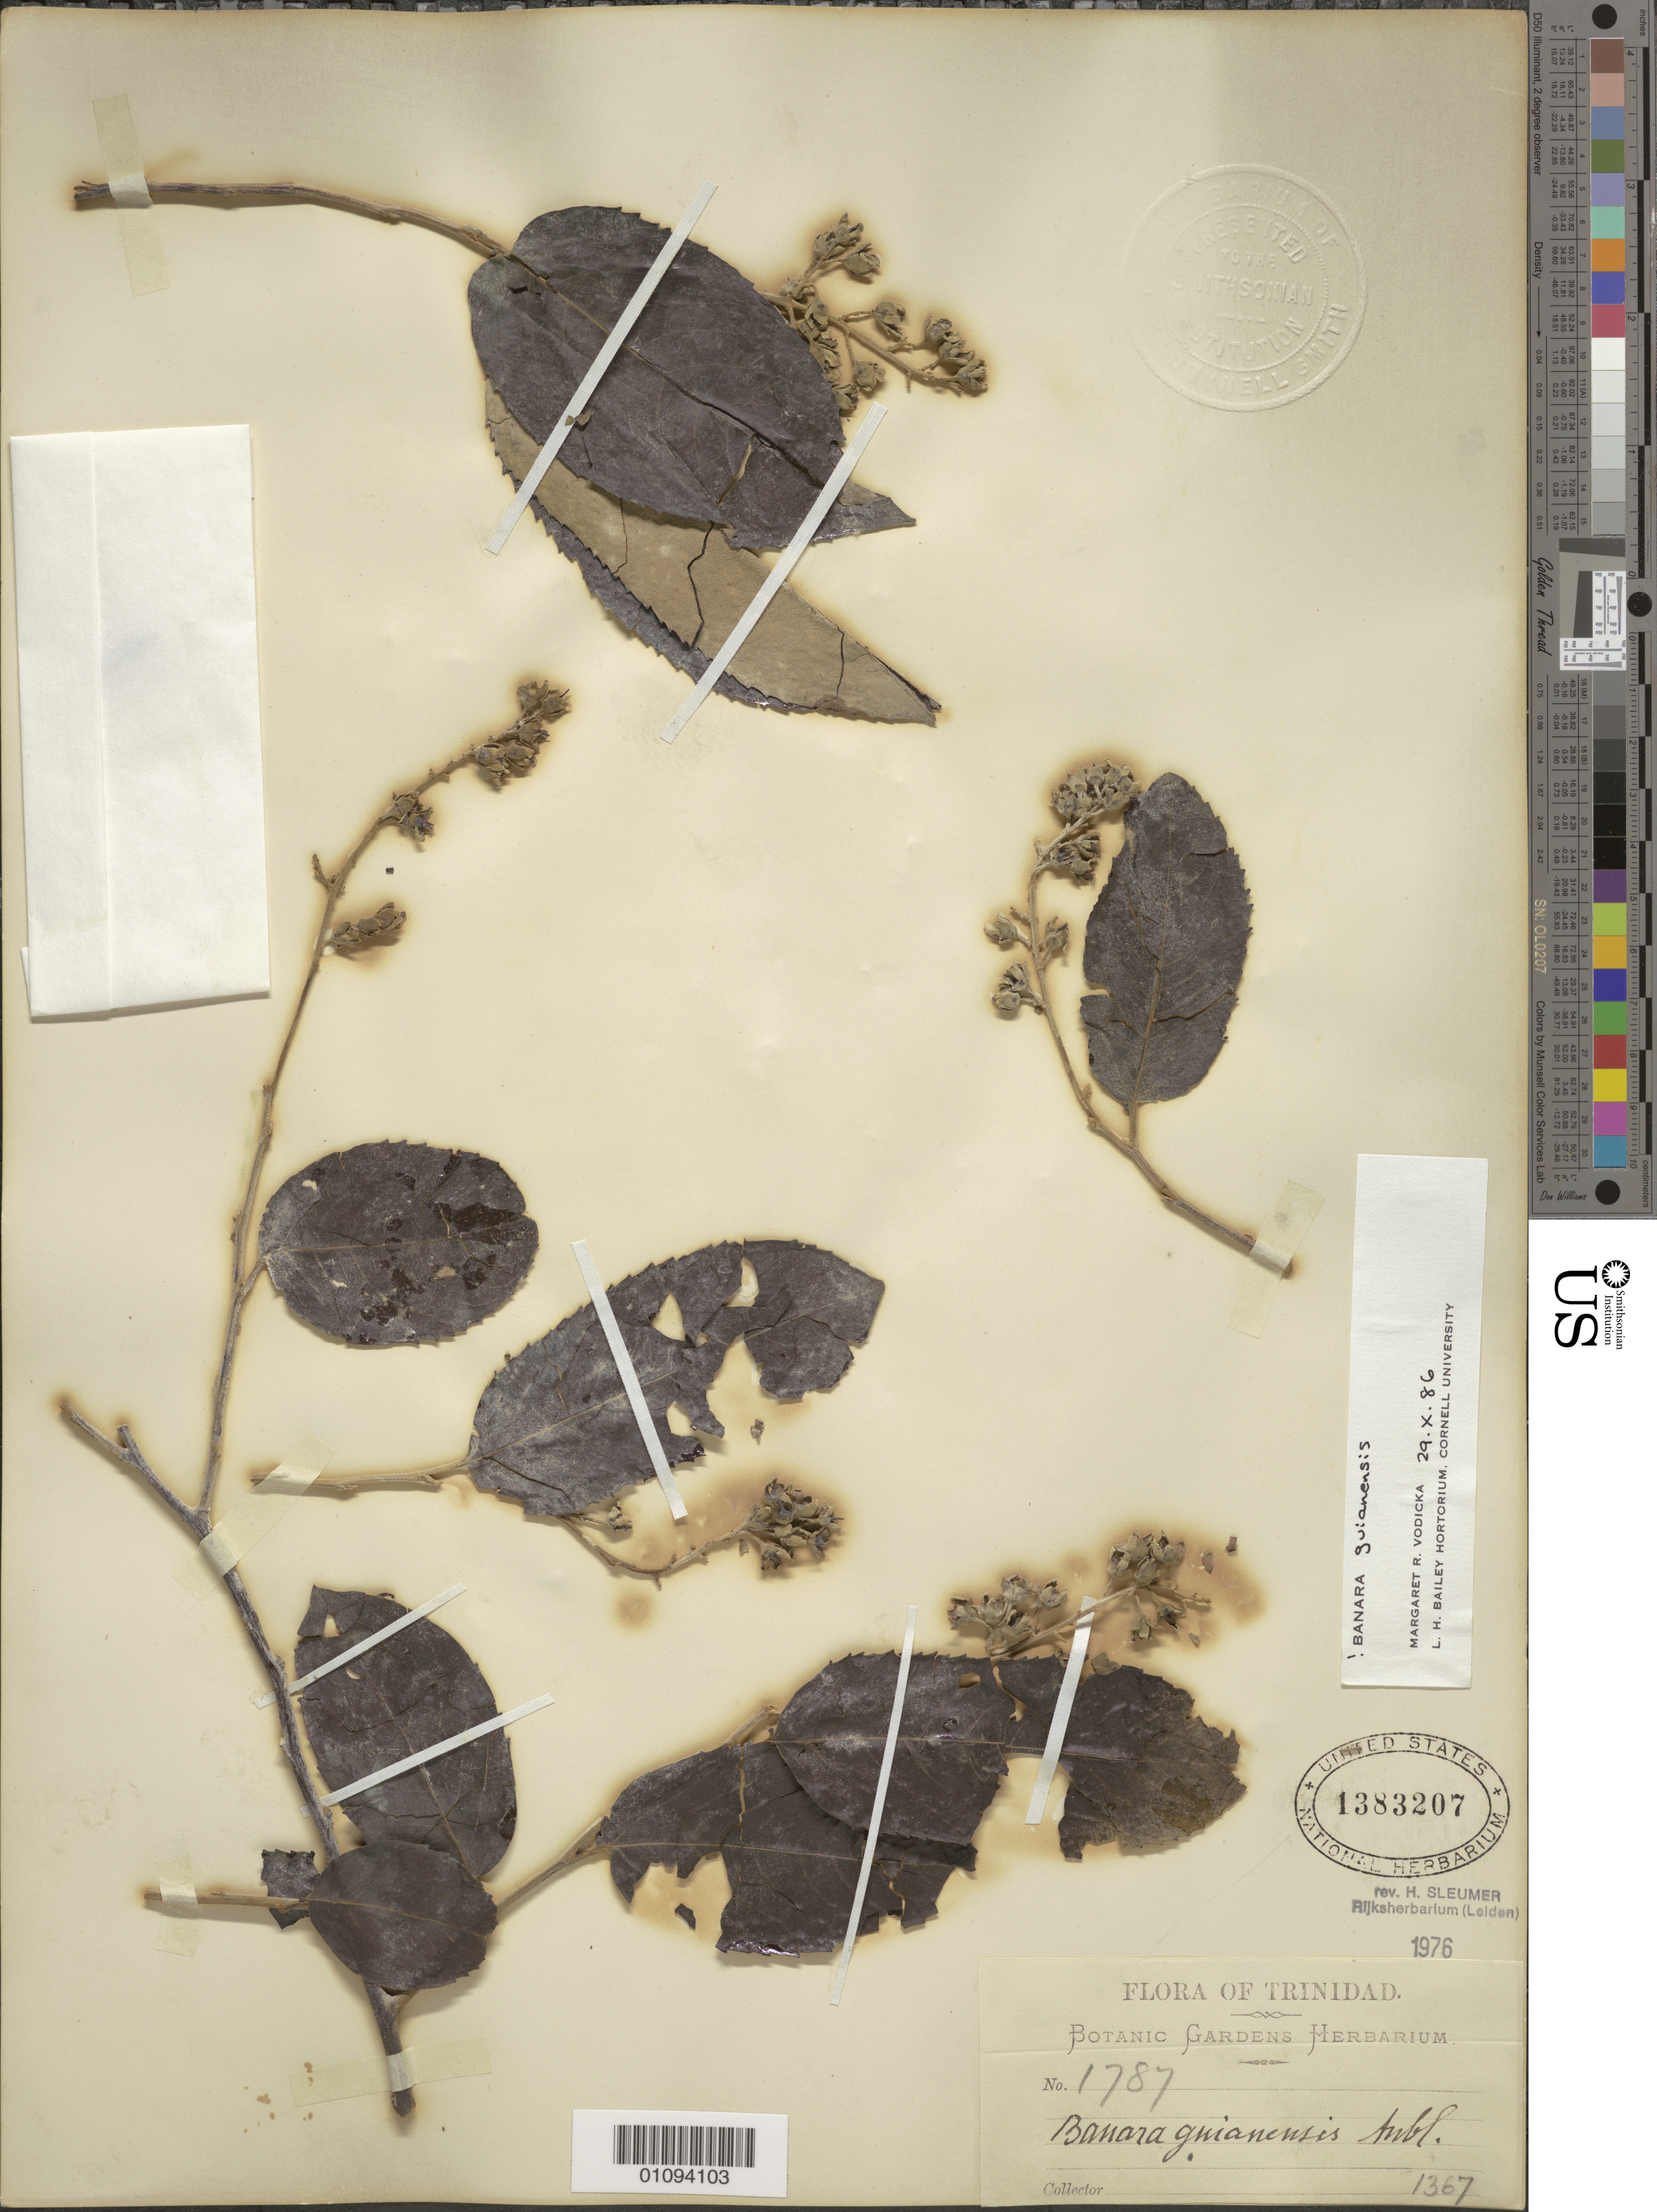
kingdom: Plantae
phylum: Tracheophyta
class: Magnoliopsida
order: Malpighiales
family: Salicaceae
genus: Banara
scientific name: Banara guianensis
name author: Aubl.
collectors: Botanic Gardens Herbarium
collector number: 1787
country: Trinidad and Tobago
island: Trinidad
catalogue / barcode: US 1383207